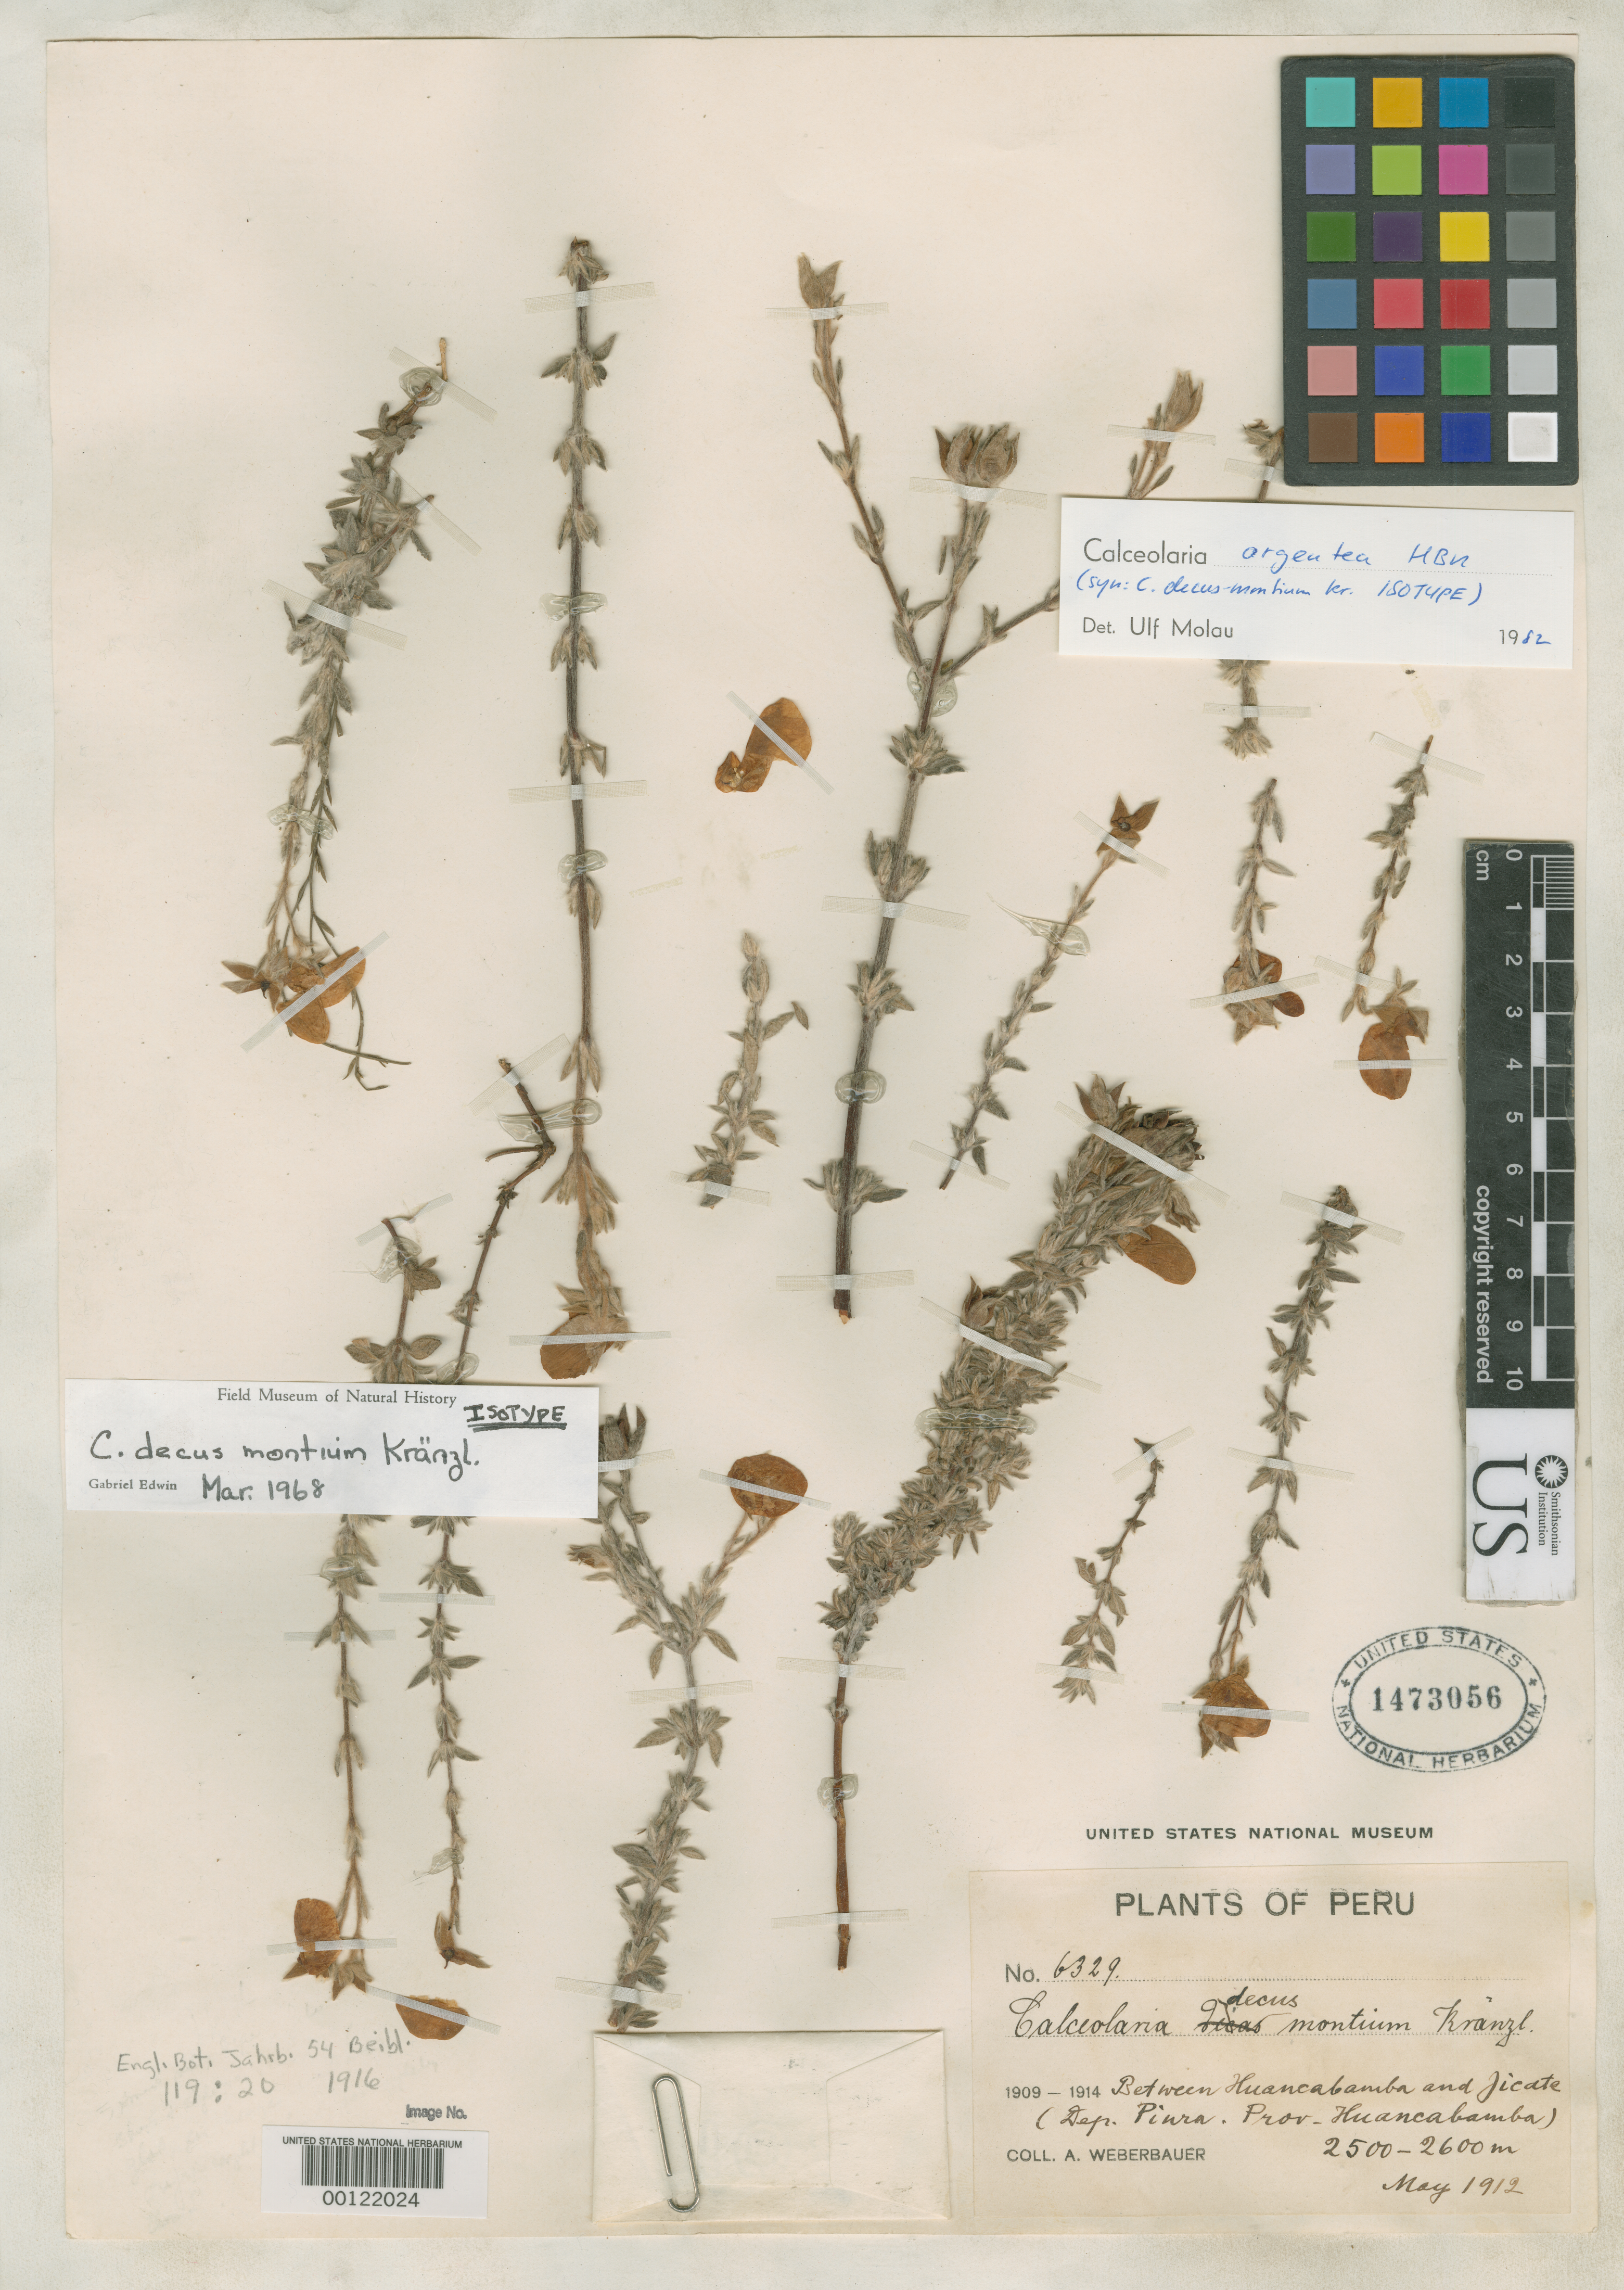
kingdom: Plantae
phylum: Tracheophyta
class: Magnoliopsida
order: Lamiales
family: Calceolariaceae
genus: Calceolaria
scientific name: Calceolaria decusmontium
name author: Kraenzl.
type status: Isotype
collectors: A. Weberbauer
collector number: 6329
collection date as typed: May 1912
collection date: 1912-05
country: Peru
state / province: Piura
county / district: Huancabamba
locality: Between Huancabamba and Jicate.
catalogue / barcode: US 1473056